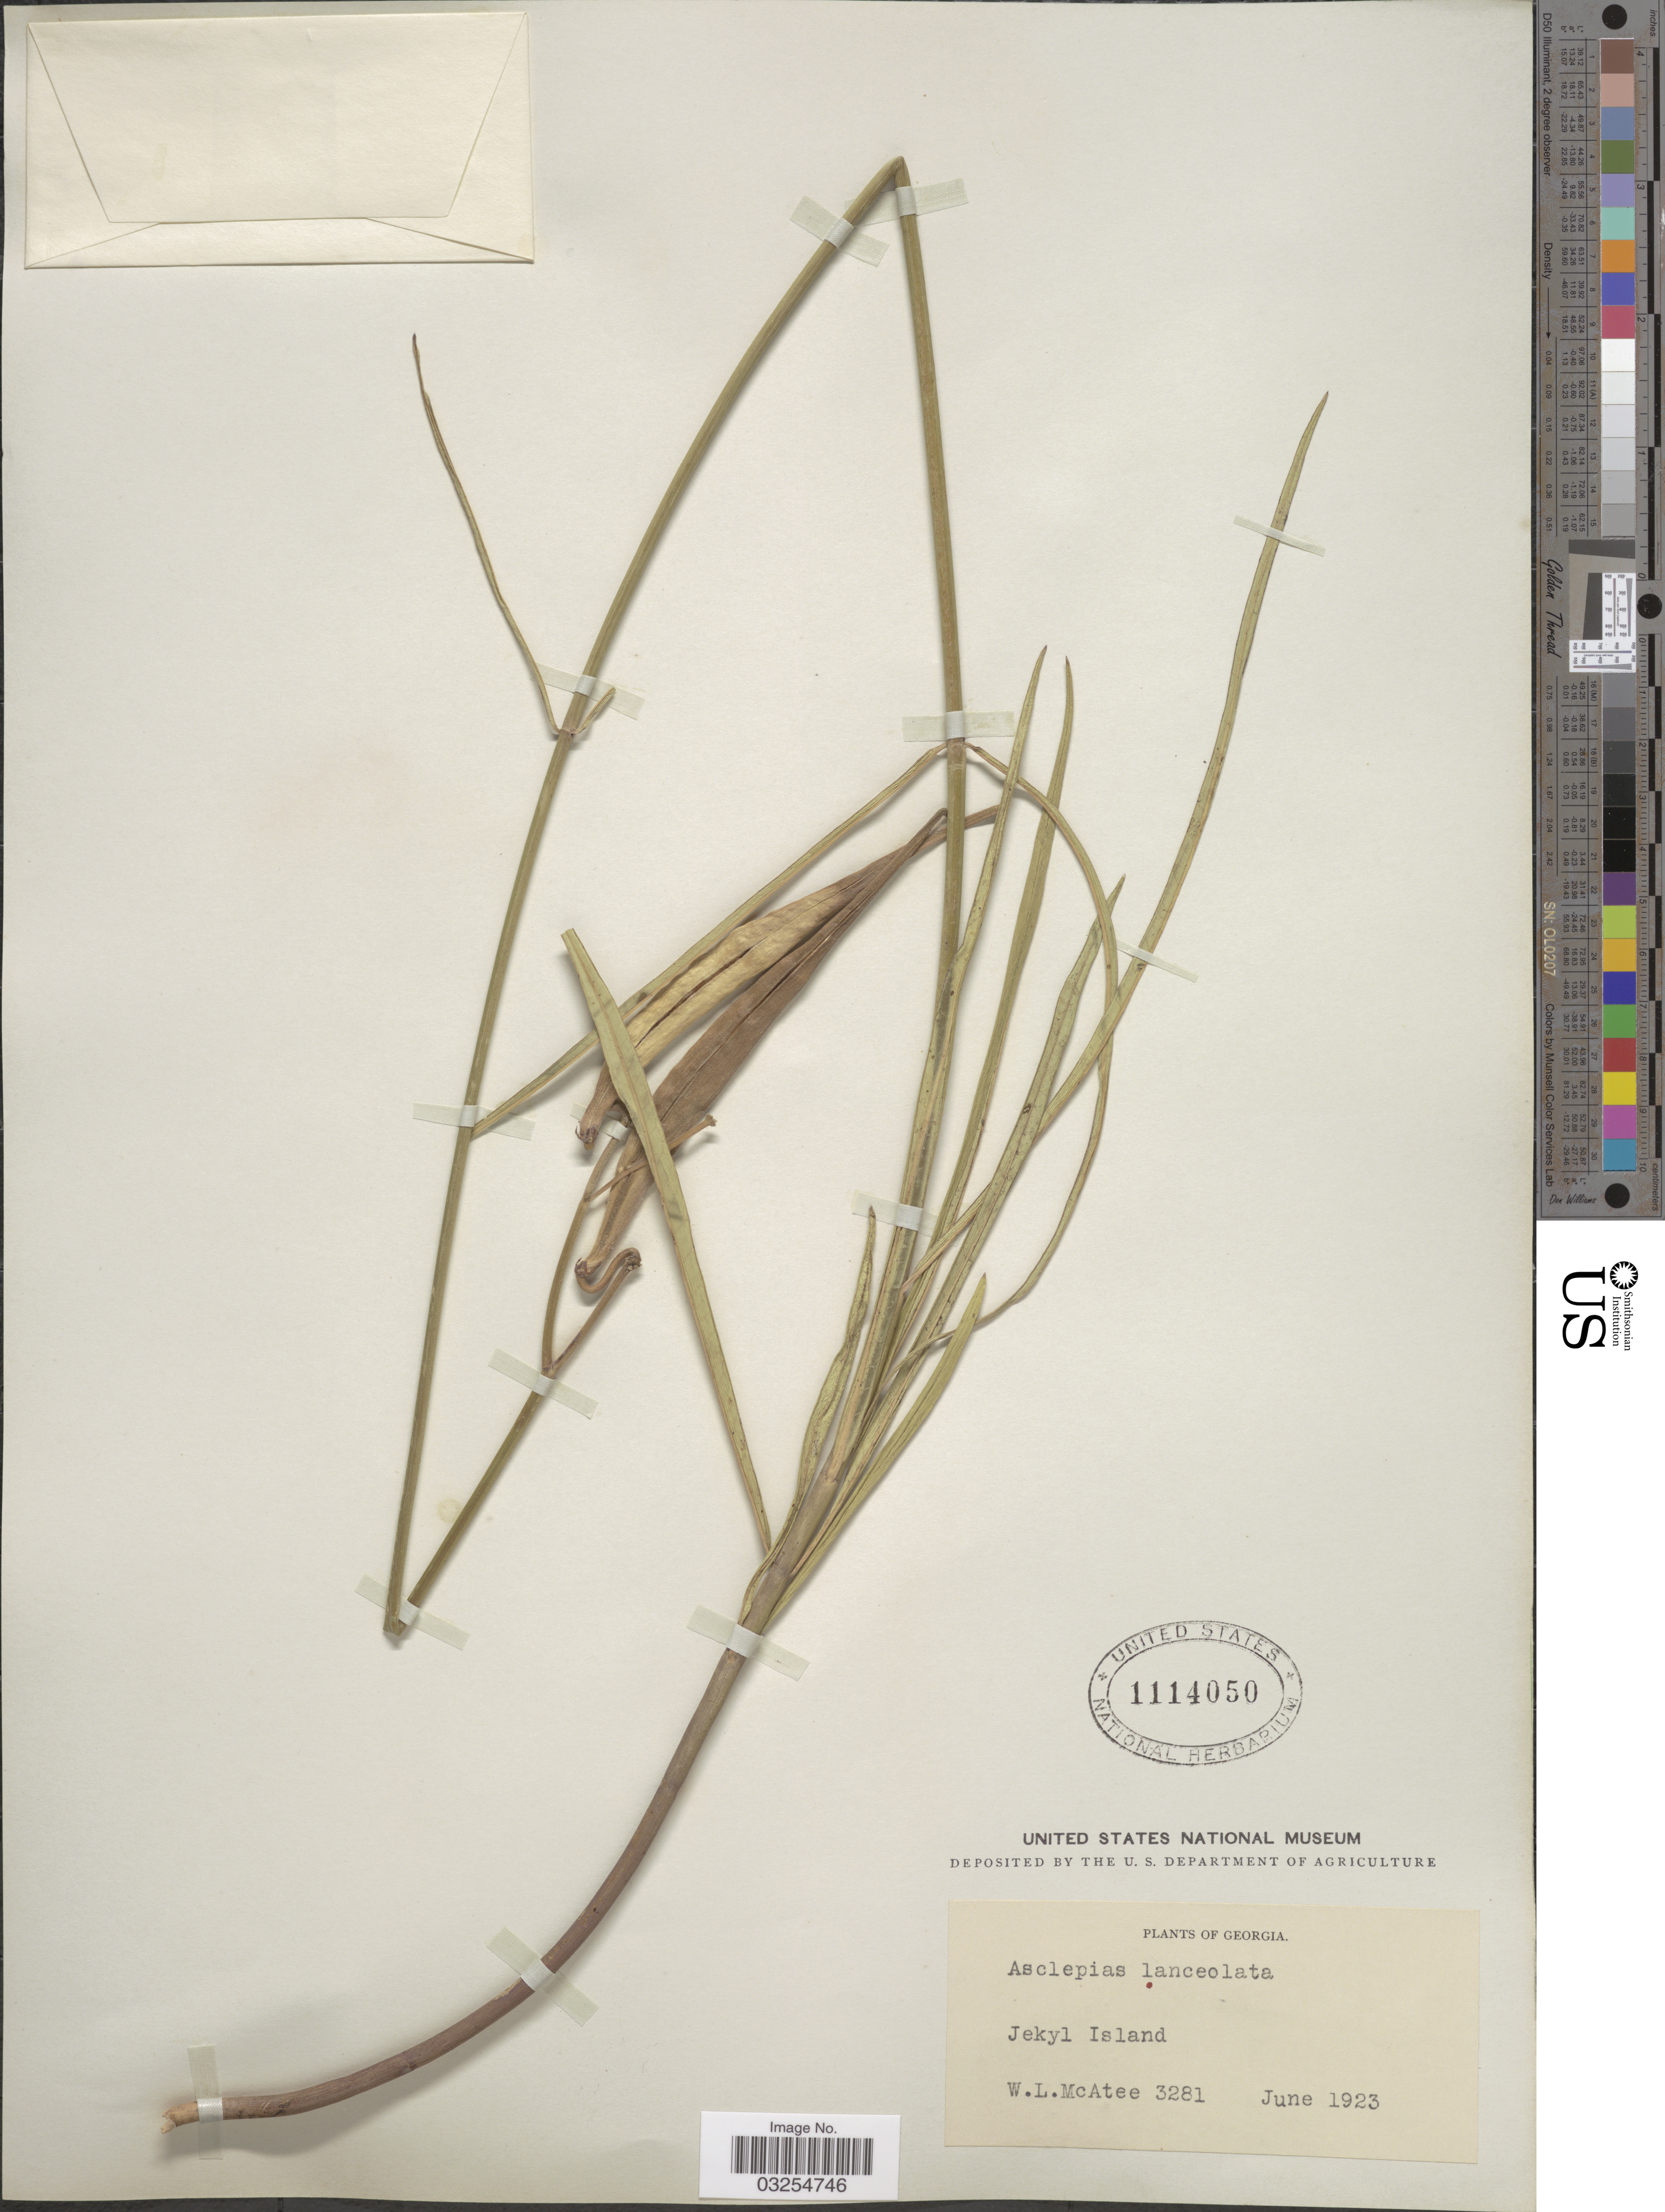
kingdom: Plantae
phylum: Tracheophyta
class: Magnoliopsida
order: Gentianales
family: Apocynaceae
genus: Asclepias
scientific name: Asclepias lanceolata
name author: Walter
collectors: W. McAtee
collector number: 3281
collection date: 1923-06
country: United States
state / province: Georgia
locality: Jekyl Island.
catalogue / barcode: US 1114050